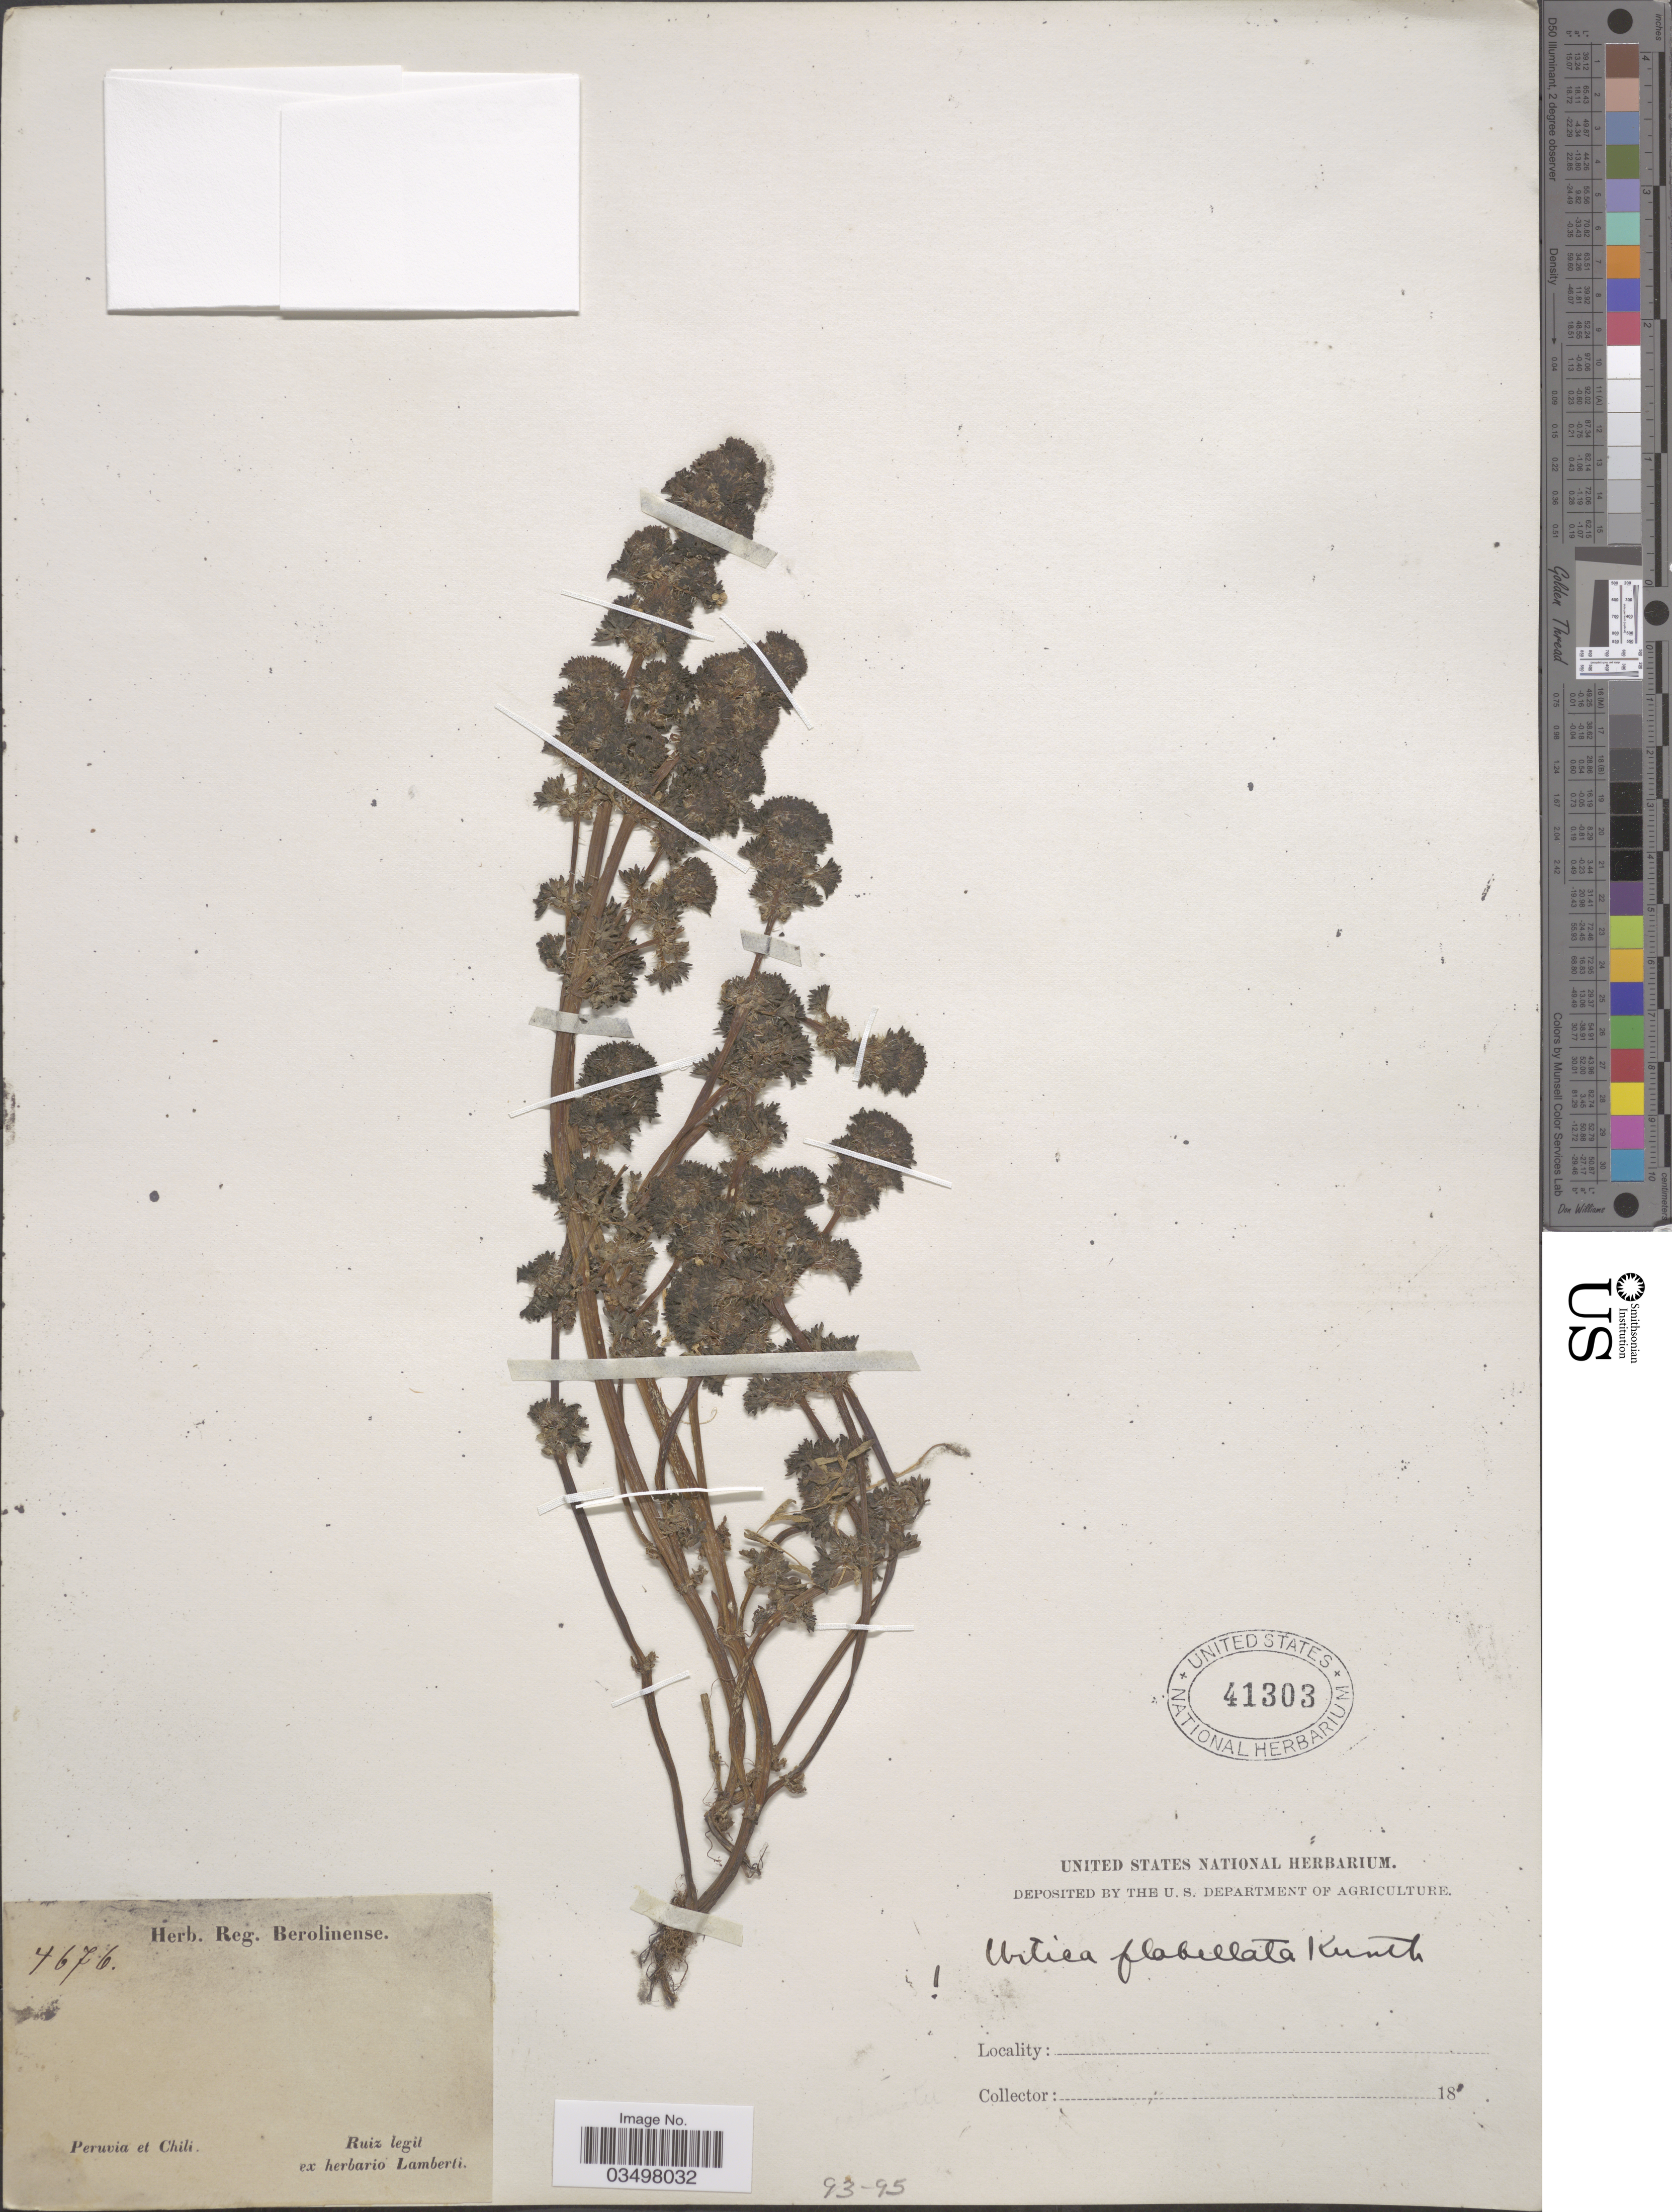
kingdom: Plantae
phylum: Tracheophyta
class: Magnoliopsida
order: Rosales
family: Urticaceae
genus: Urtica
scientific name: Urtica flabellata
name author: Kunth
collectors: Ruiz, --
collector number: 4676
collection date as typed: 18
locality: Peruvia et Chili.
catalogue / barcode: US 41303